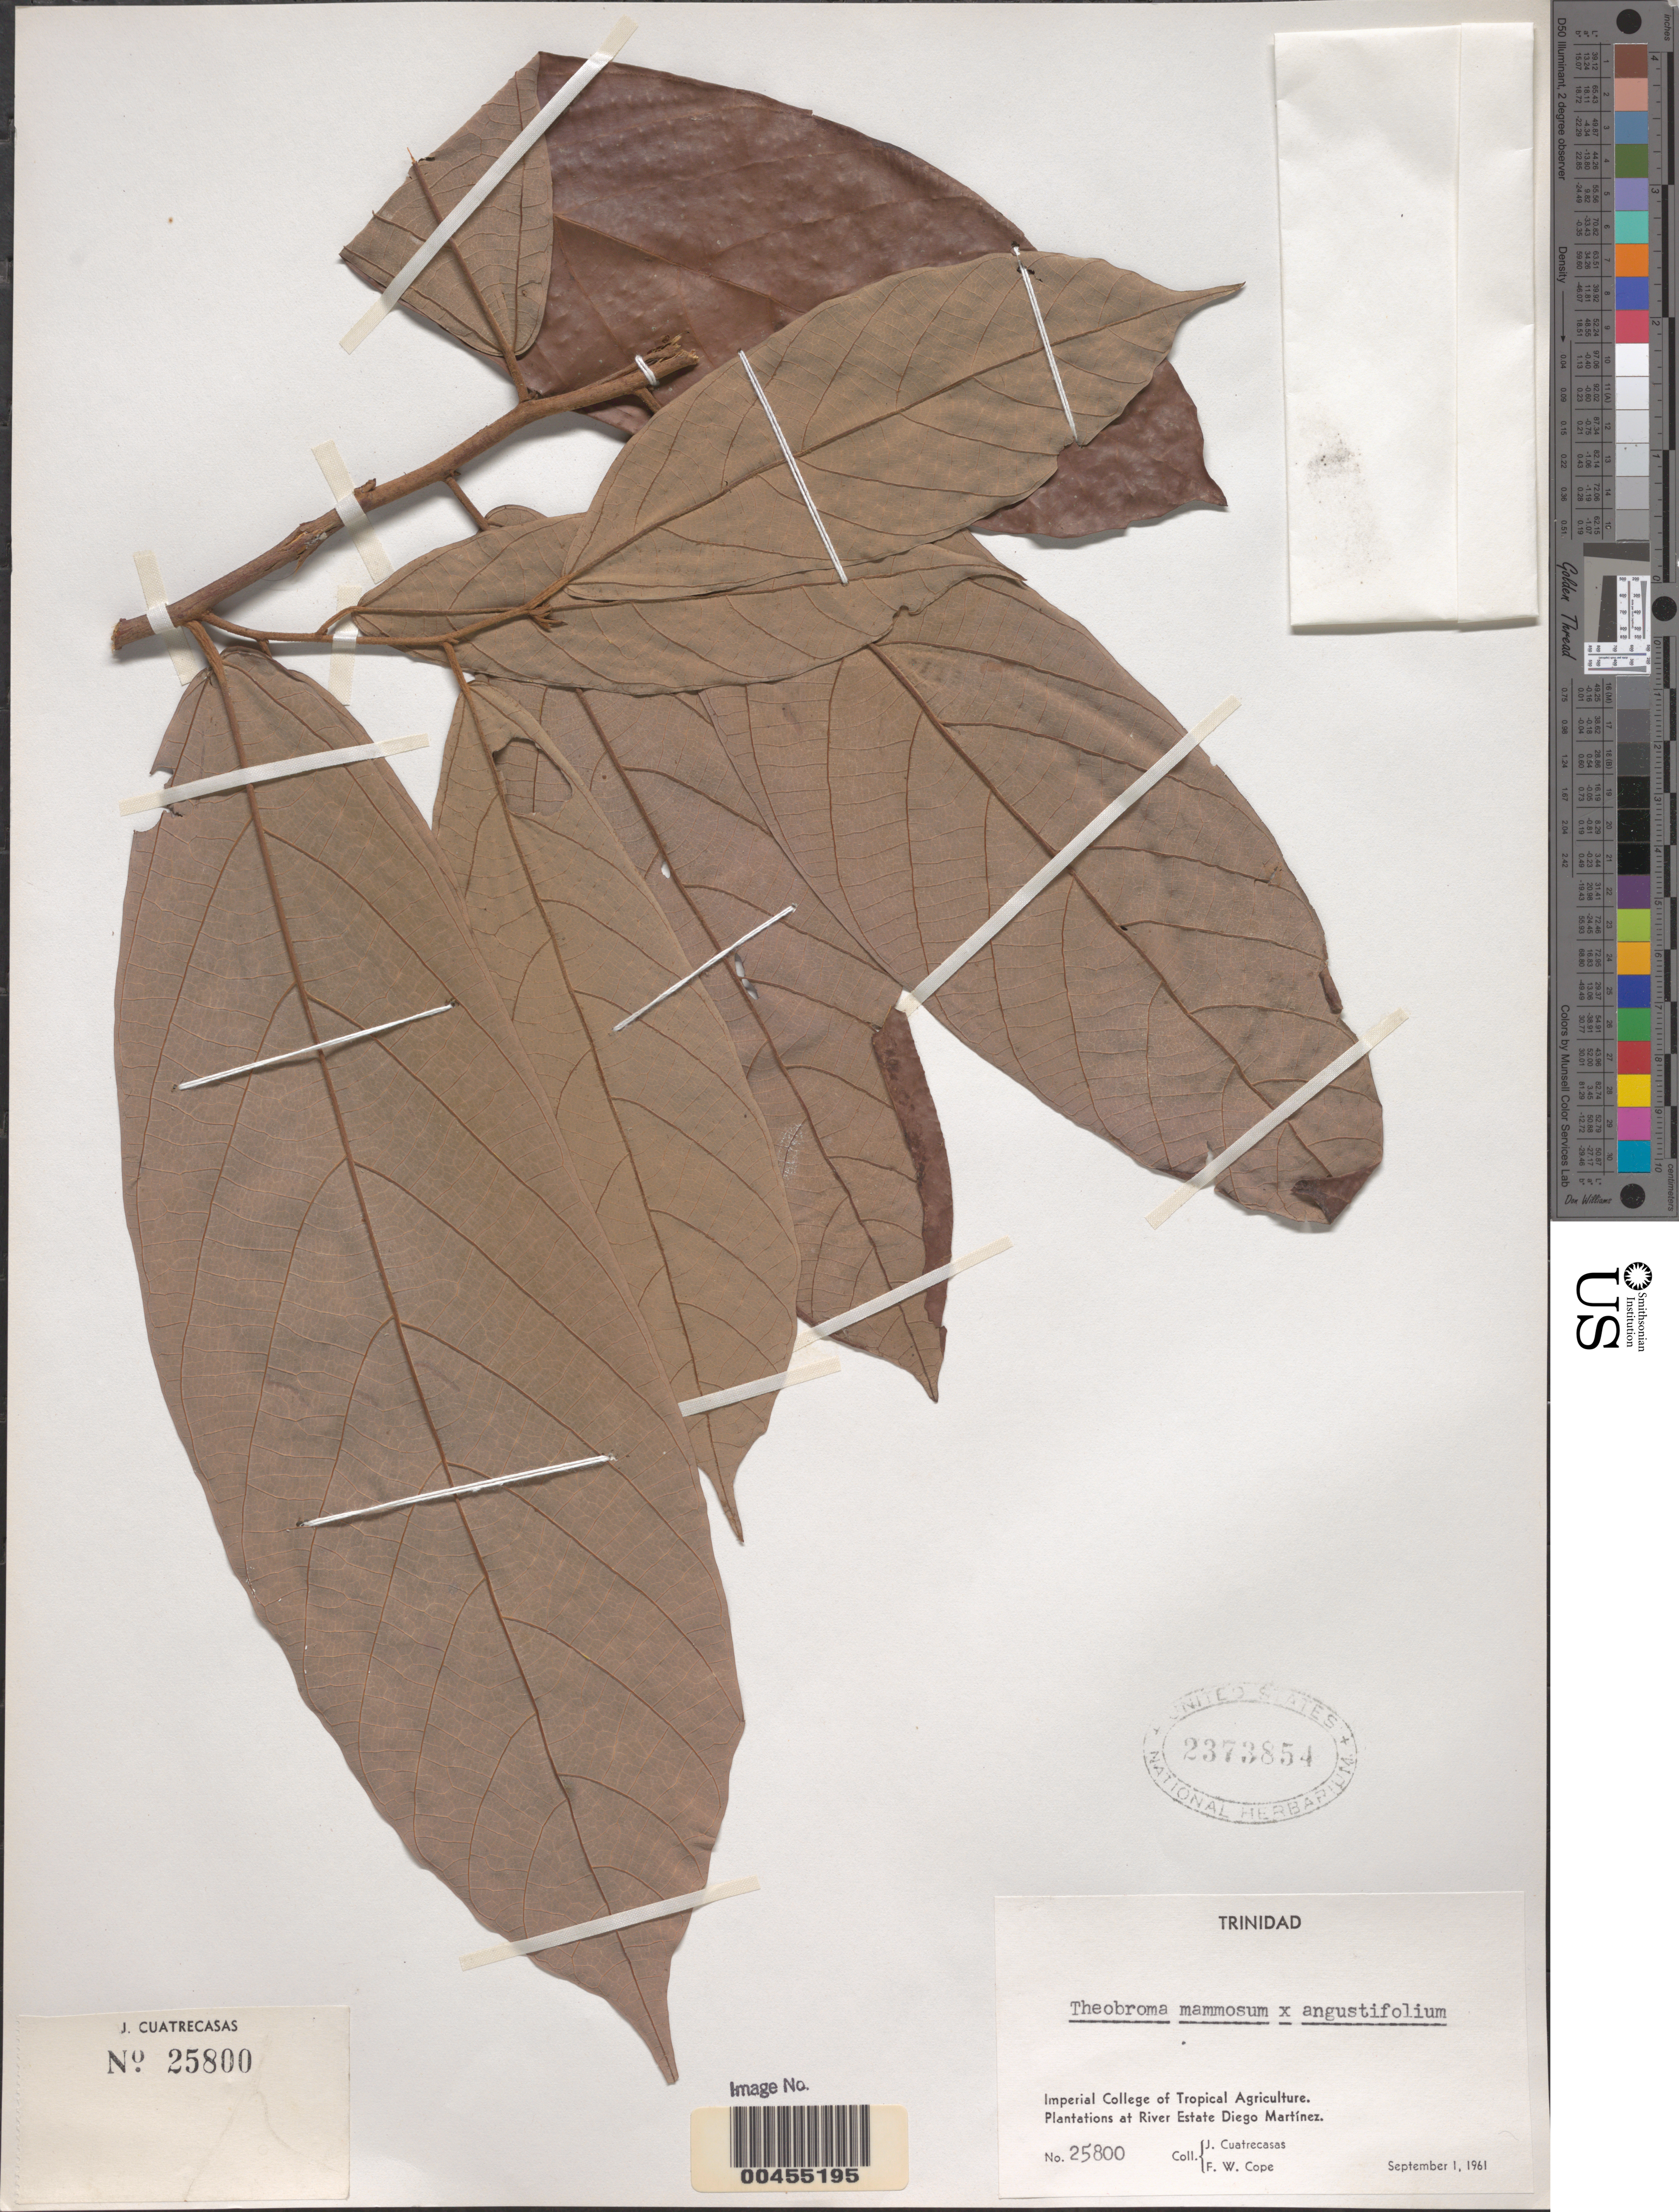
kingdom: Plantae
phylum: Tracheophyta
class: Magnoliopsida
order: Malvales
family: Malvaceae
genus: Theobroma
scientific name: Theobroma angustifolium x T. mammosum Cuatrec. & J. León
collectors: J. Cuatrecasas & F. Cope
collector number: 25800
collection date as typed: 01 Sep 1961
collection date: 1961-09-01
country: Trinidad and Tobago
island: Trinidad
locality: Imperial College of Tropical Agriculture. Plantations at River Estate Diego Martínez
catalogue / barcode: US 2373854